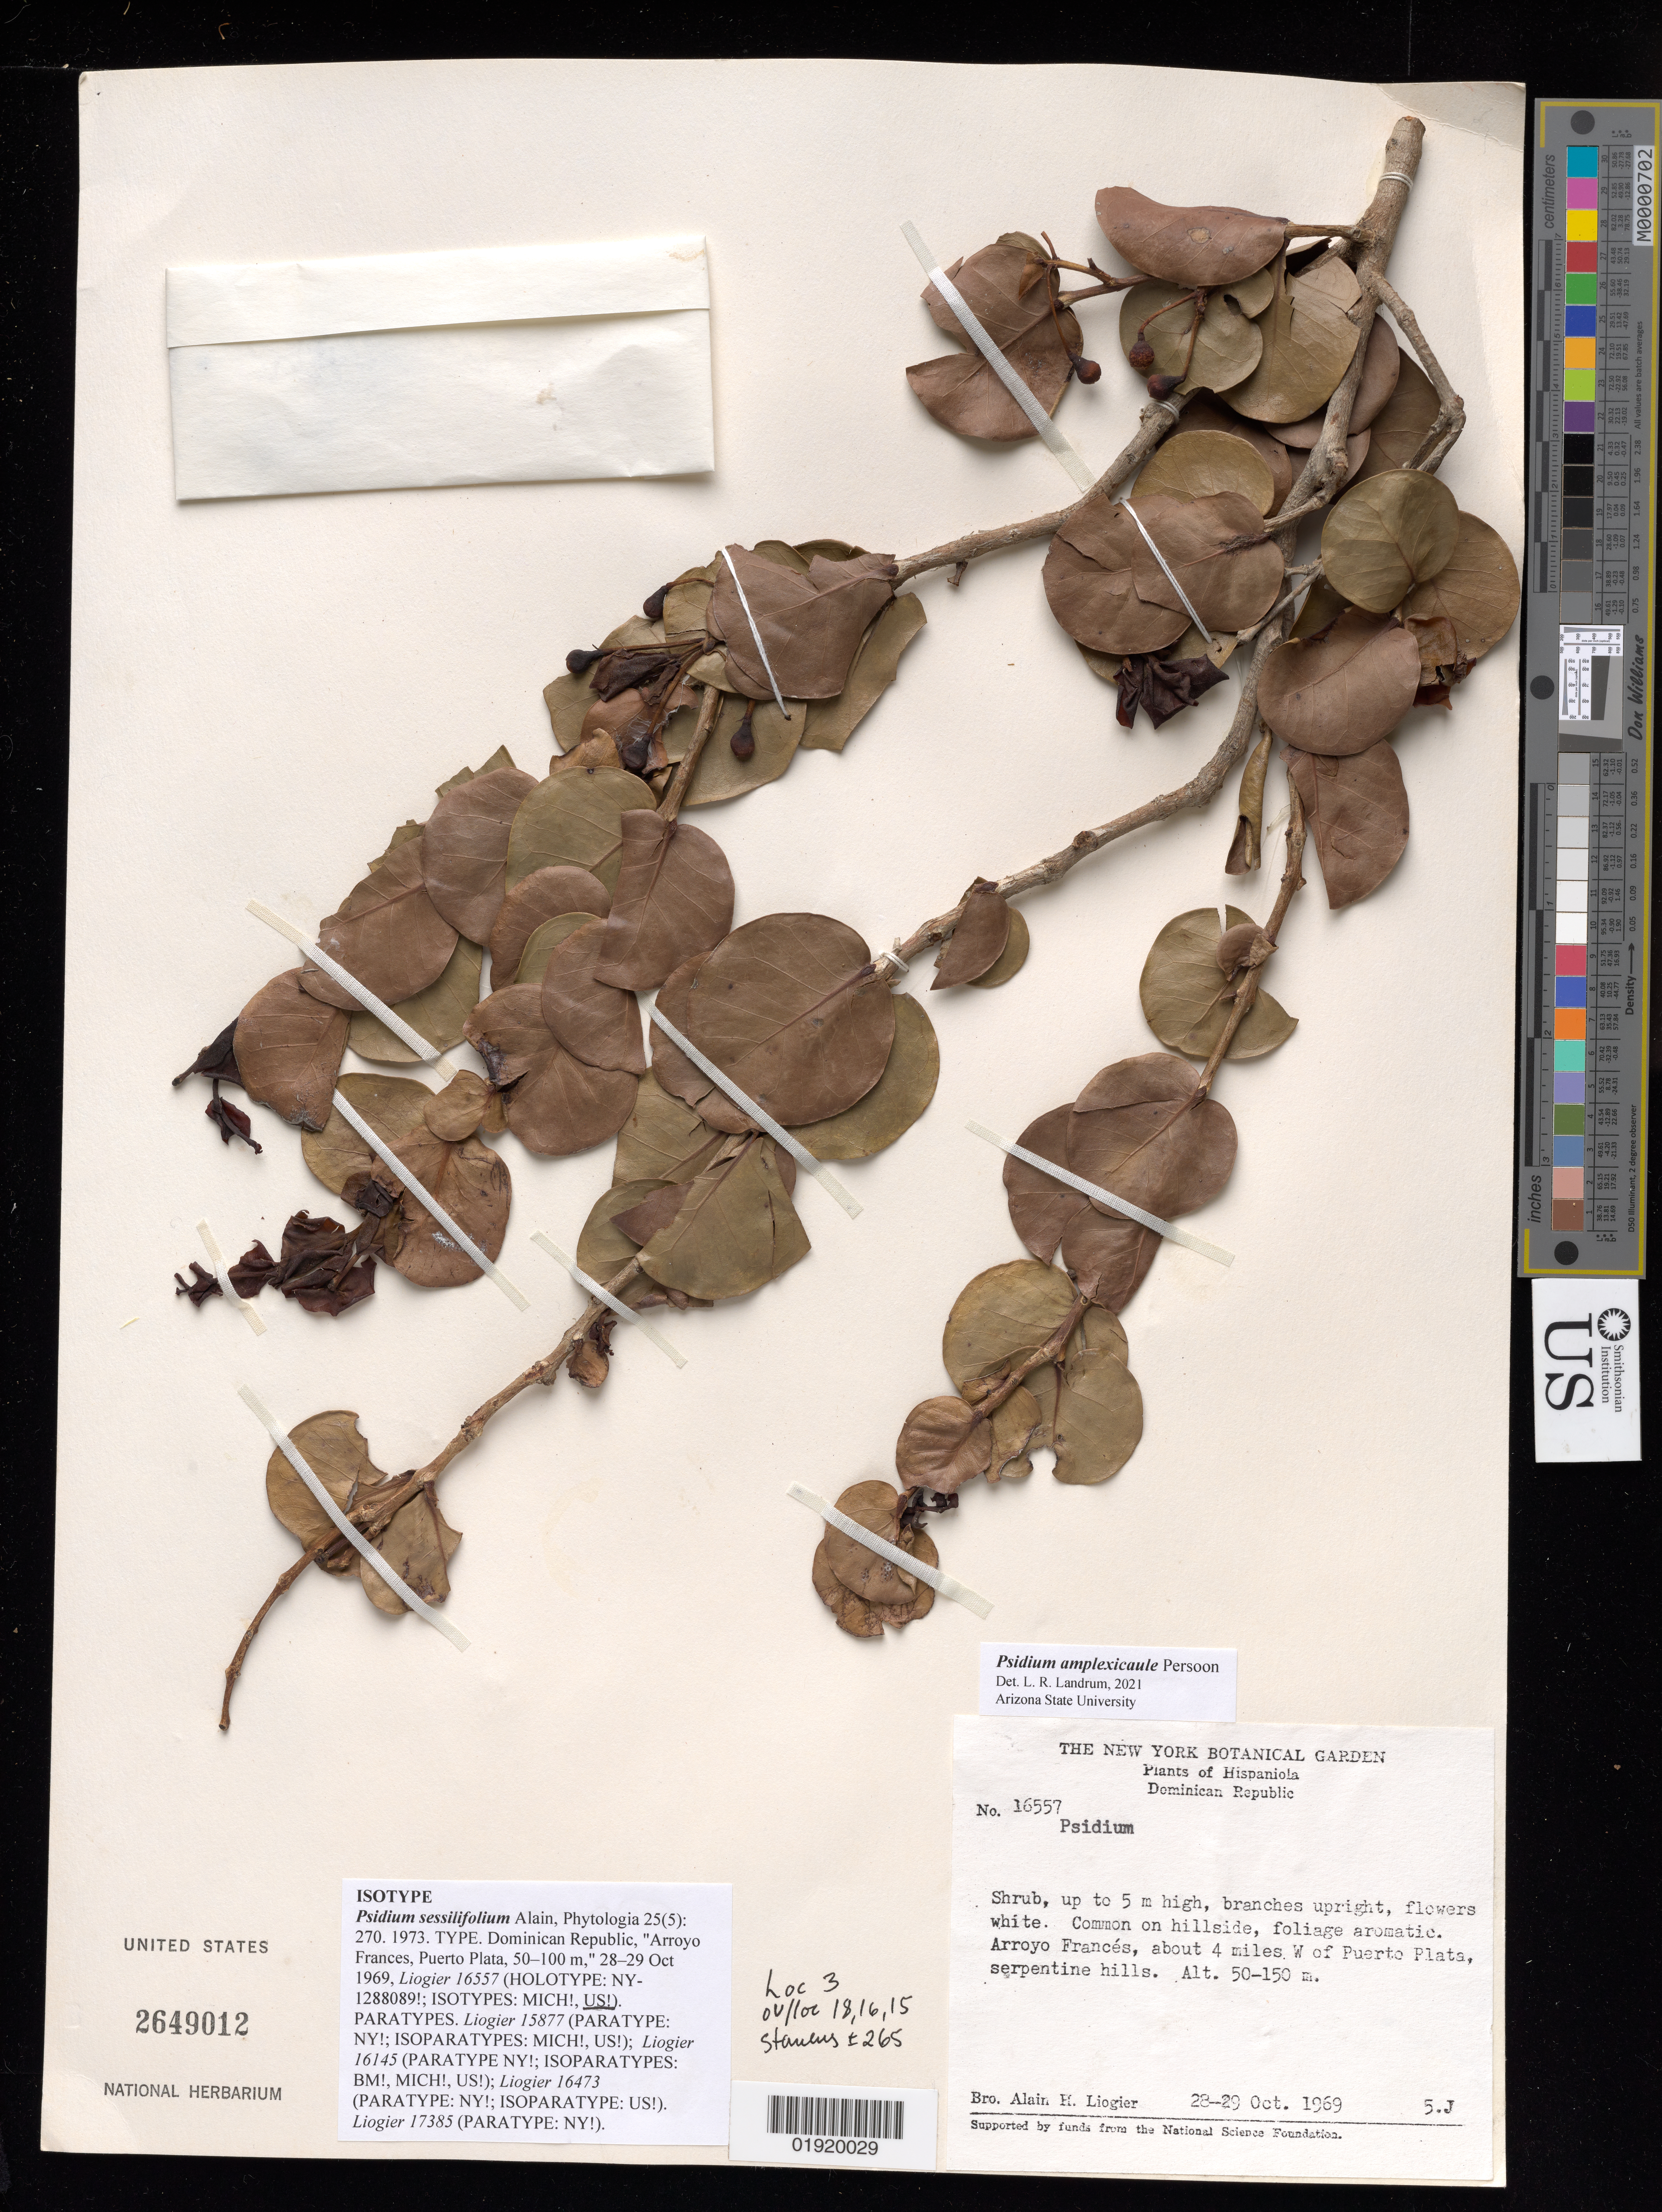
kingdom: Plantae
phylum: Tracheophyta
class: Magnoliopsida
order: Myrtales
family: Myrtaceae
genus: Psidium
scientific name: Psidium sessilifolium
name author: Alain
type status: Isotype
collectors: A. H. Liogier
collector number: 9583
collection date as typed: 28 Oct 1969 to 29 Oct 1969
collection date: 1969-10-28/1969-10-29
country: Dominican Republic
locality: Arroyo Francés, about 4 miles W of Puerto Plata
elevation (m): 50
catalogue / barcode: US 2649012